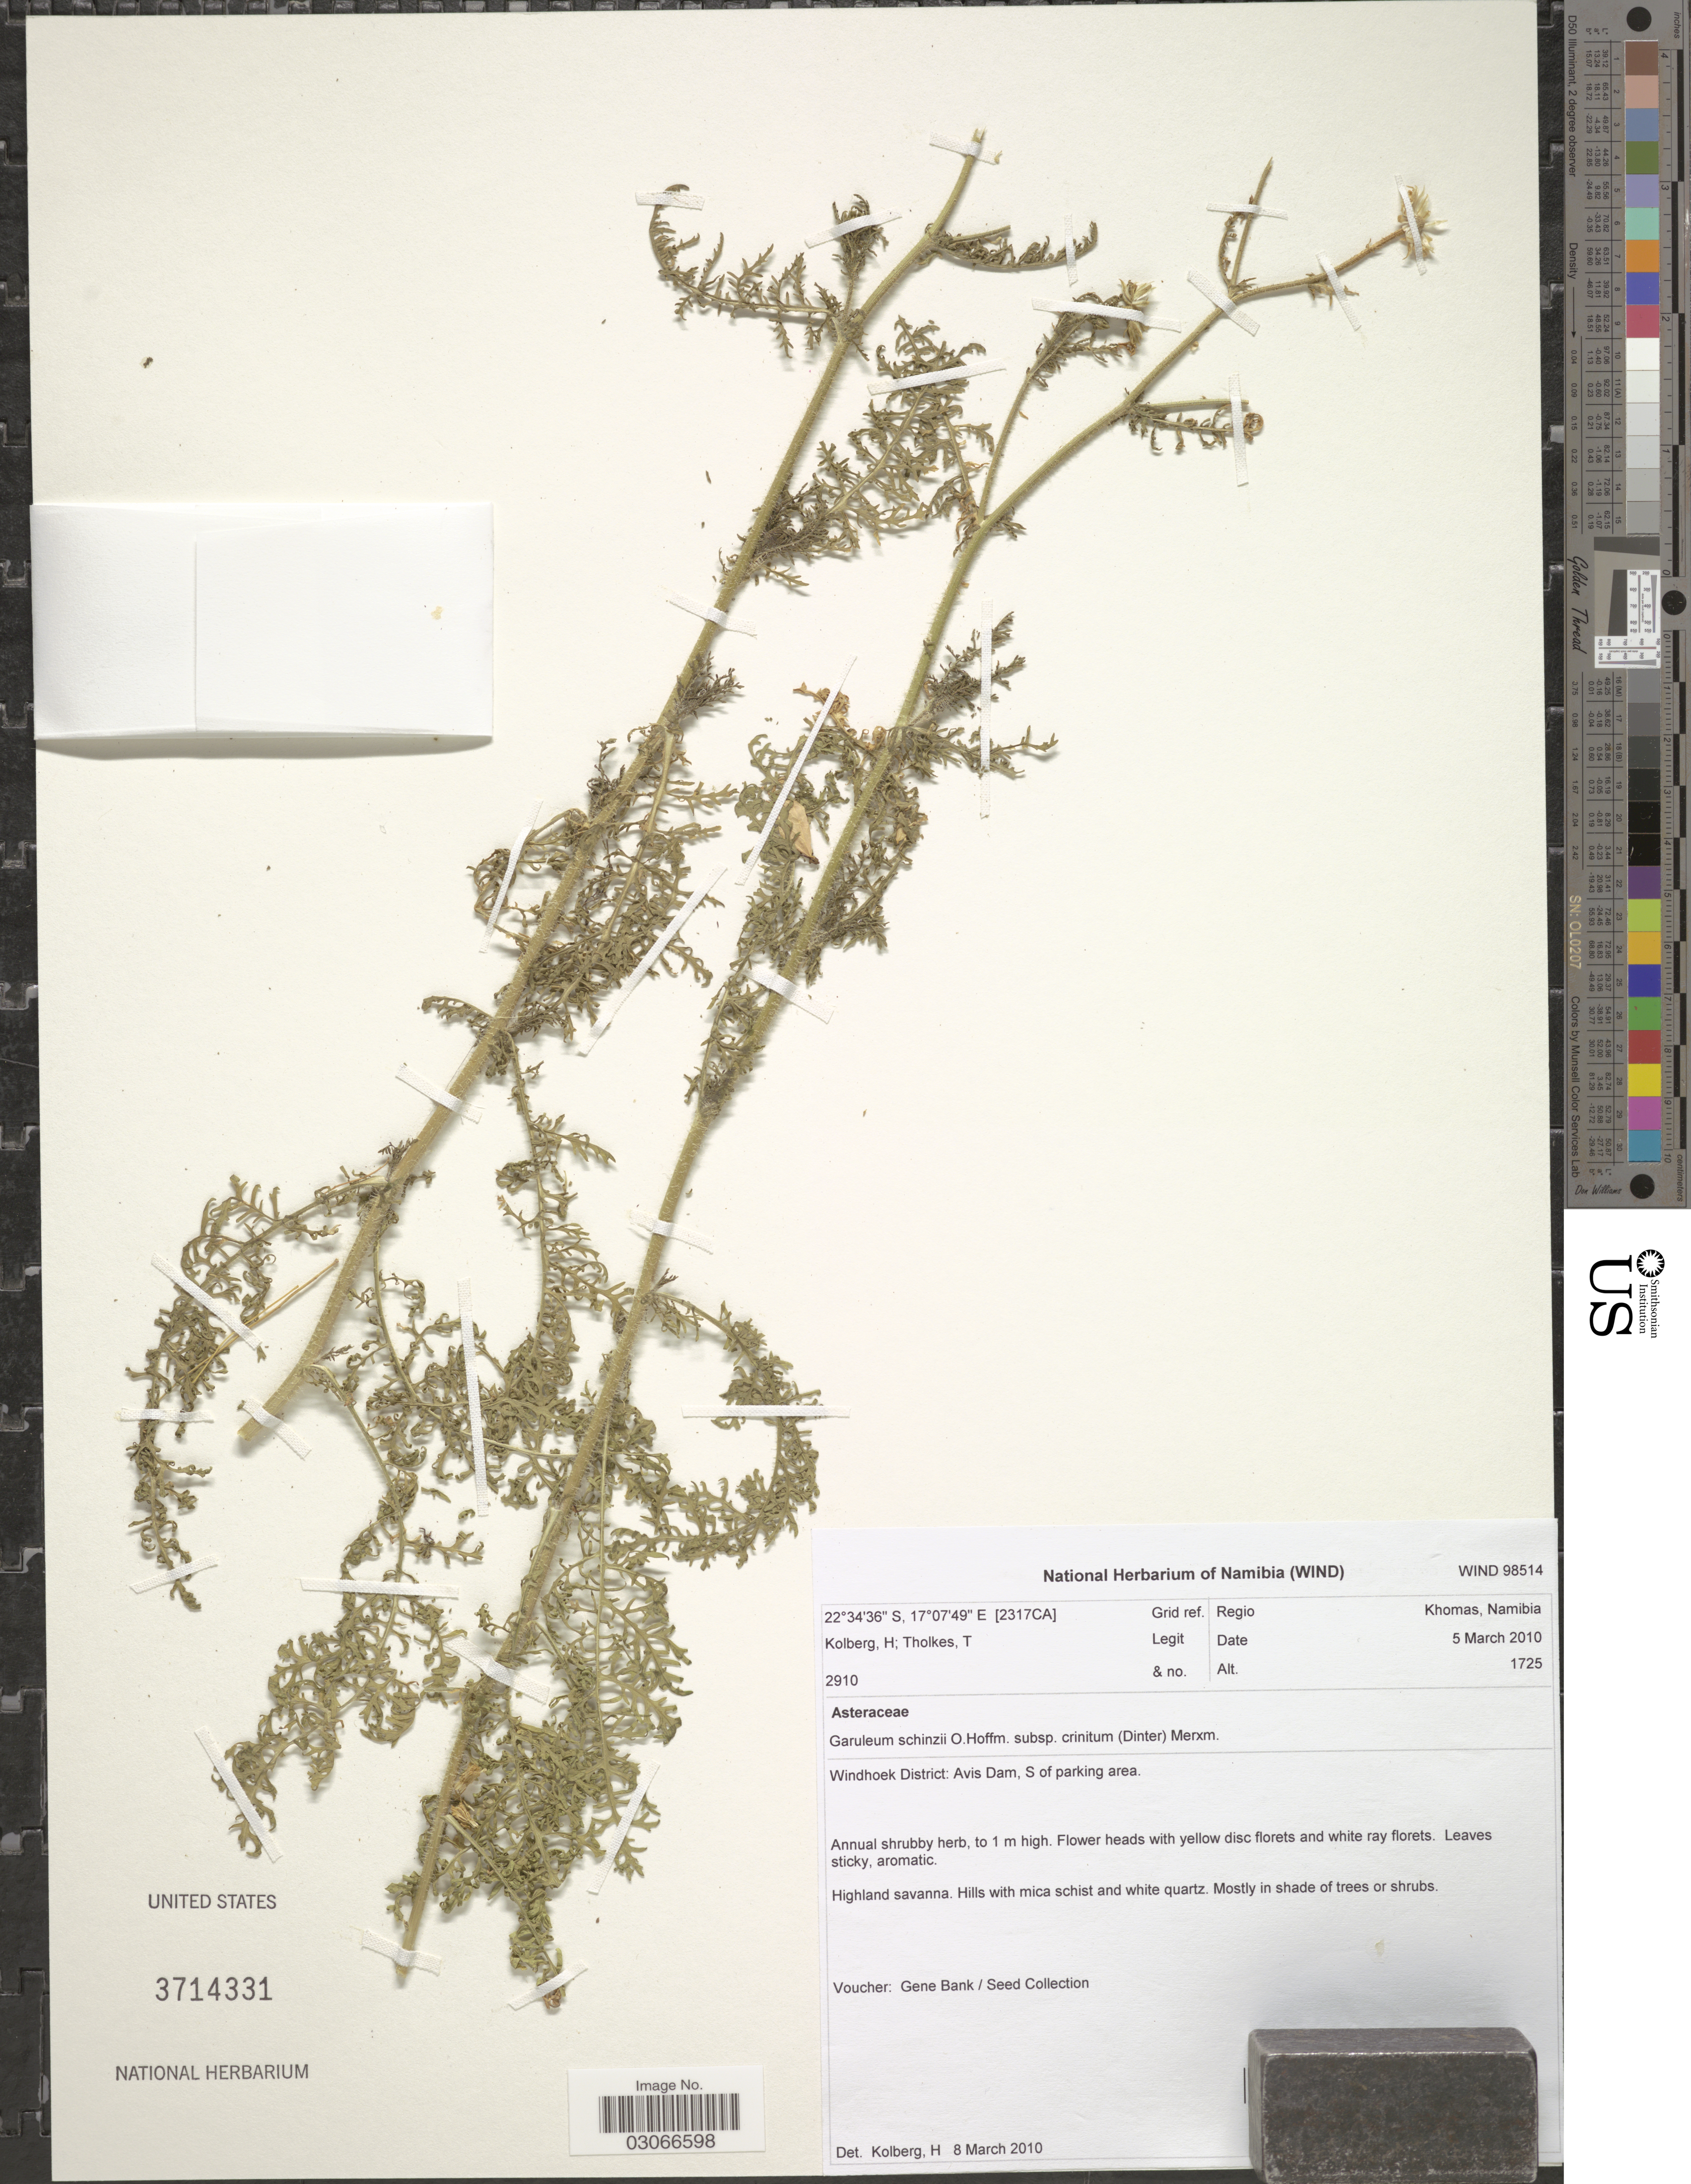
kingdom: Plantae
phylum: Tracheophyta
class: Magnoliopsida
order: Asterales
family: Asteraceae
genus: Garuleum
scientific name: Garuleum schinzii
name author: O. Hoffm.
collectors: H. H. Kolberg & T. Tholkes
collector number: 2910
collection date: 2010-03-05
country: Namibia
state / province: Khomas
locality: [2317CA] Grid ref. Regio Khomas. Windhoek District: Avis Dam, S of parking area.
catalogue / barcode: US 3714331